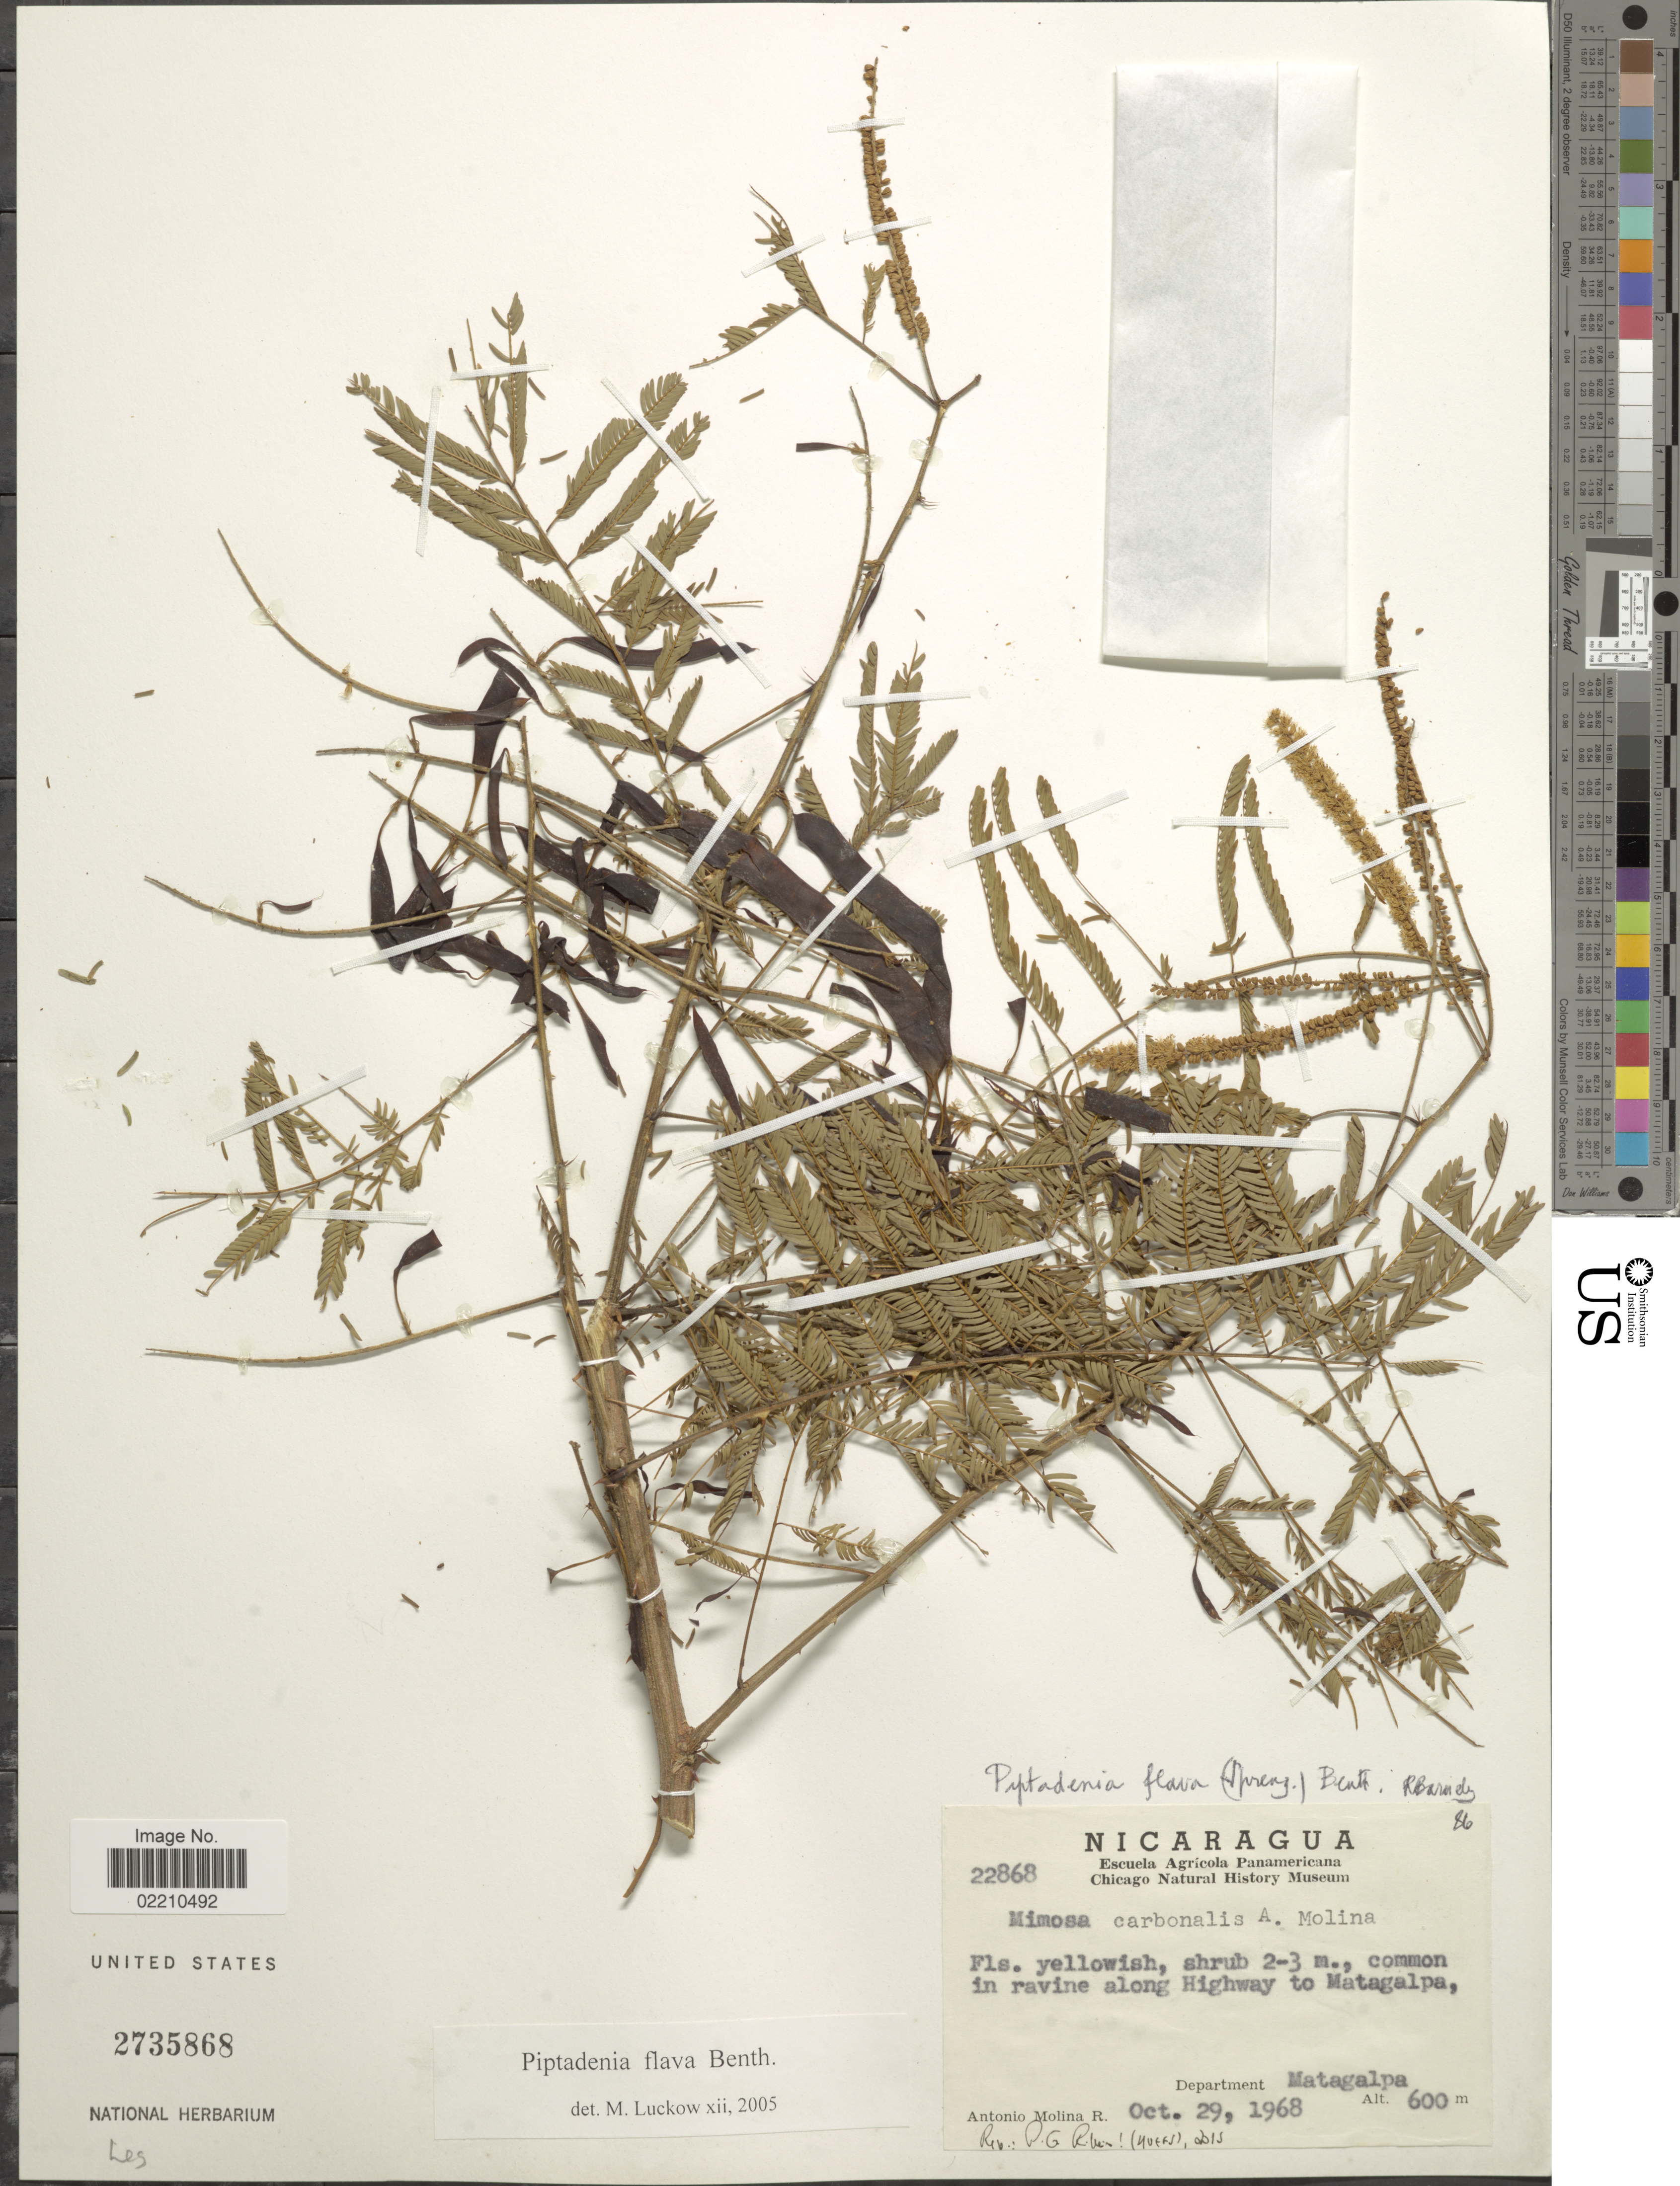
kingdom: Plantae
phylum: Tracheophyta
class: Magnoliopsida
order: Fabales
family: Fabaceae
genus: Piptadenia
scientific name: Piptadenia flava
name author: (DC.) Benth.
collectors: A. Molina R.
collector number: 22868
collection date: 1968-10-29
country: Nicaragua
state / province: Matagalpa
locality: Common in ravin along Highway to Matagalpa, Department Matagalpa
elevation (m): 600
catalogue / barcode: US 2735868